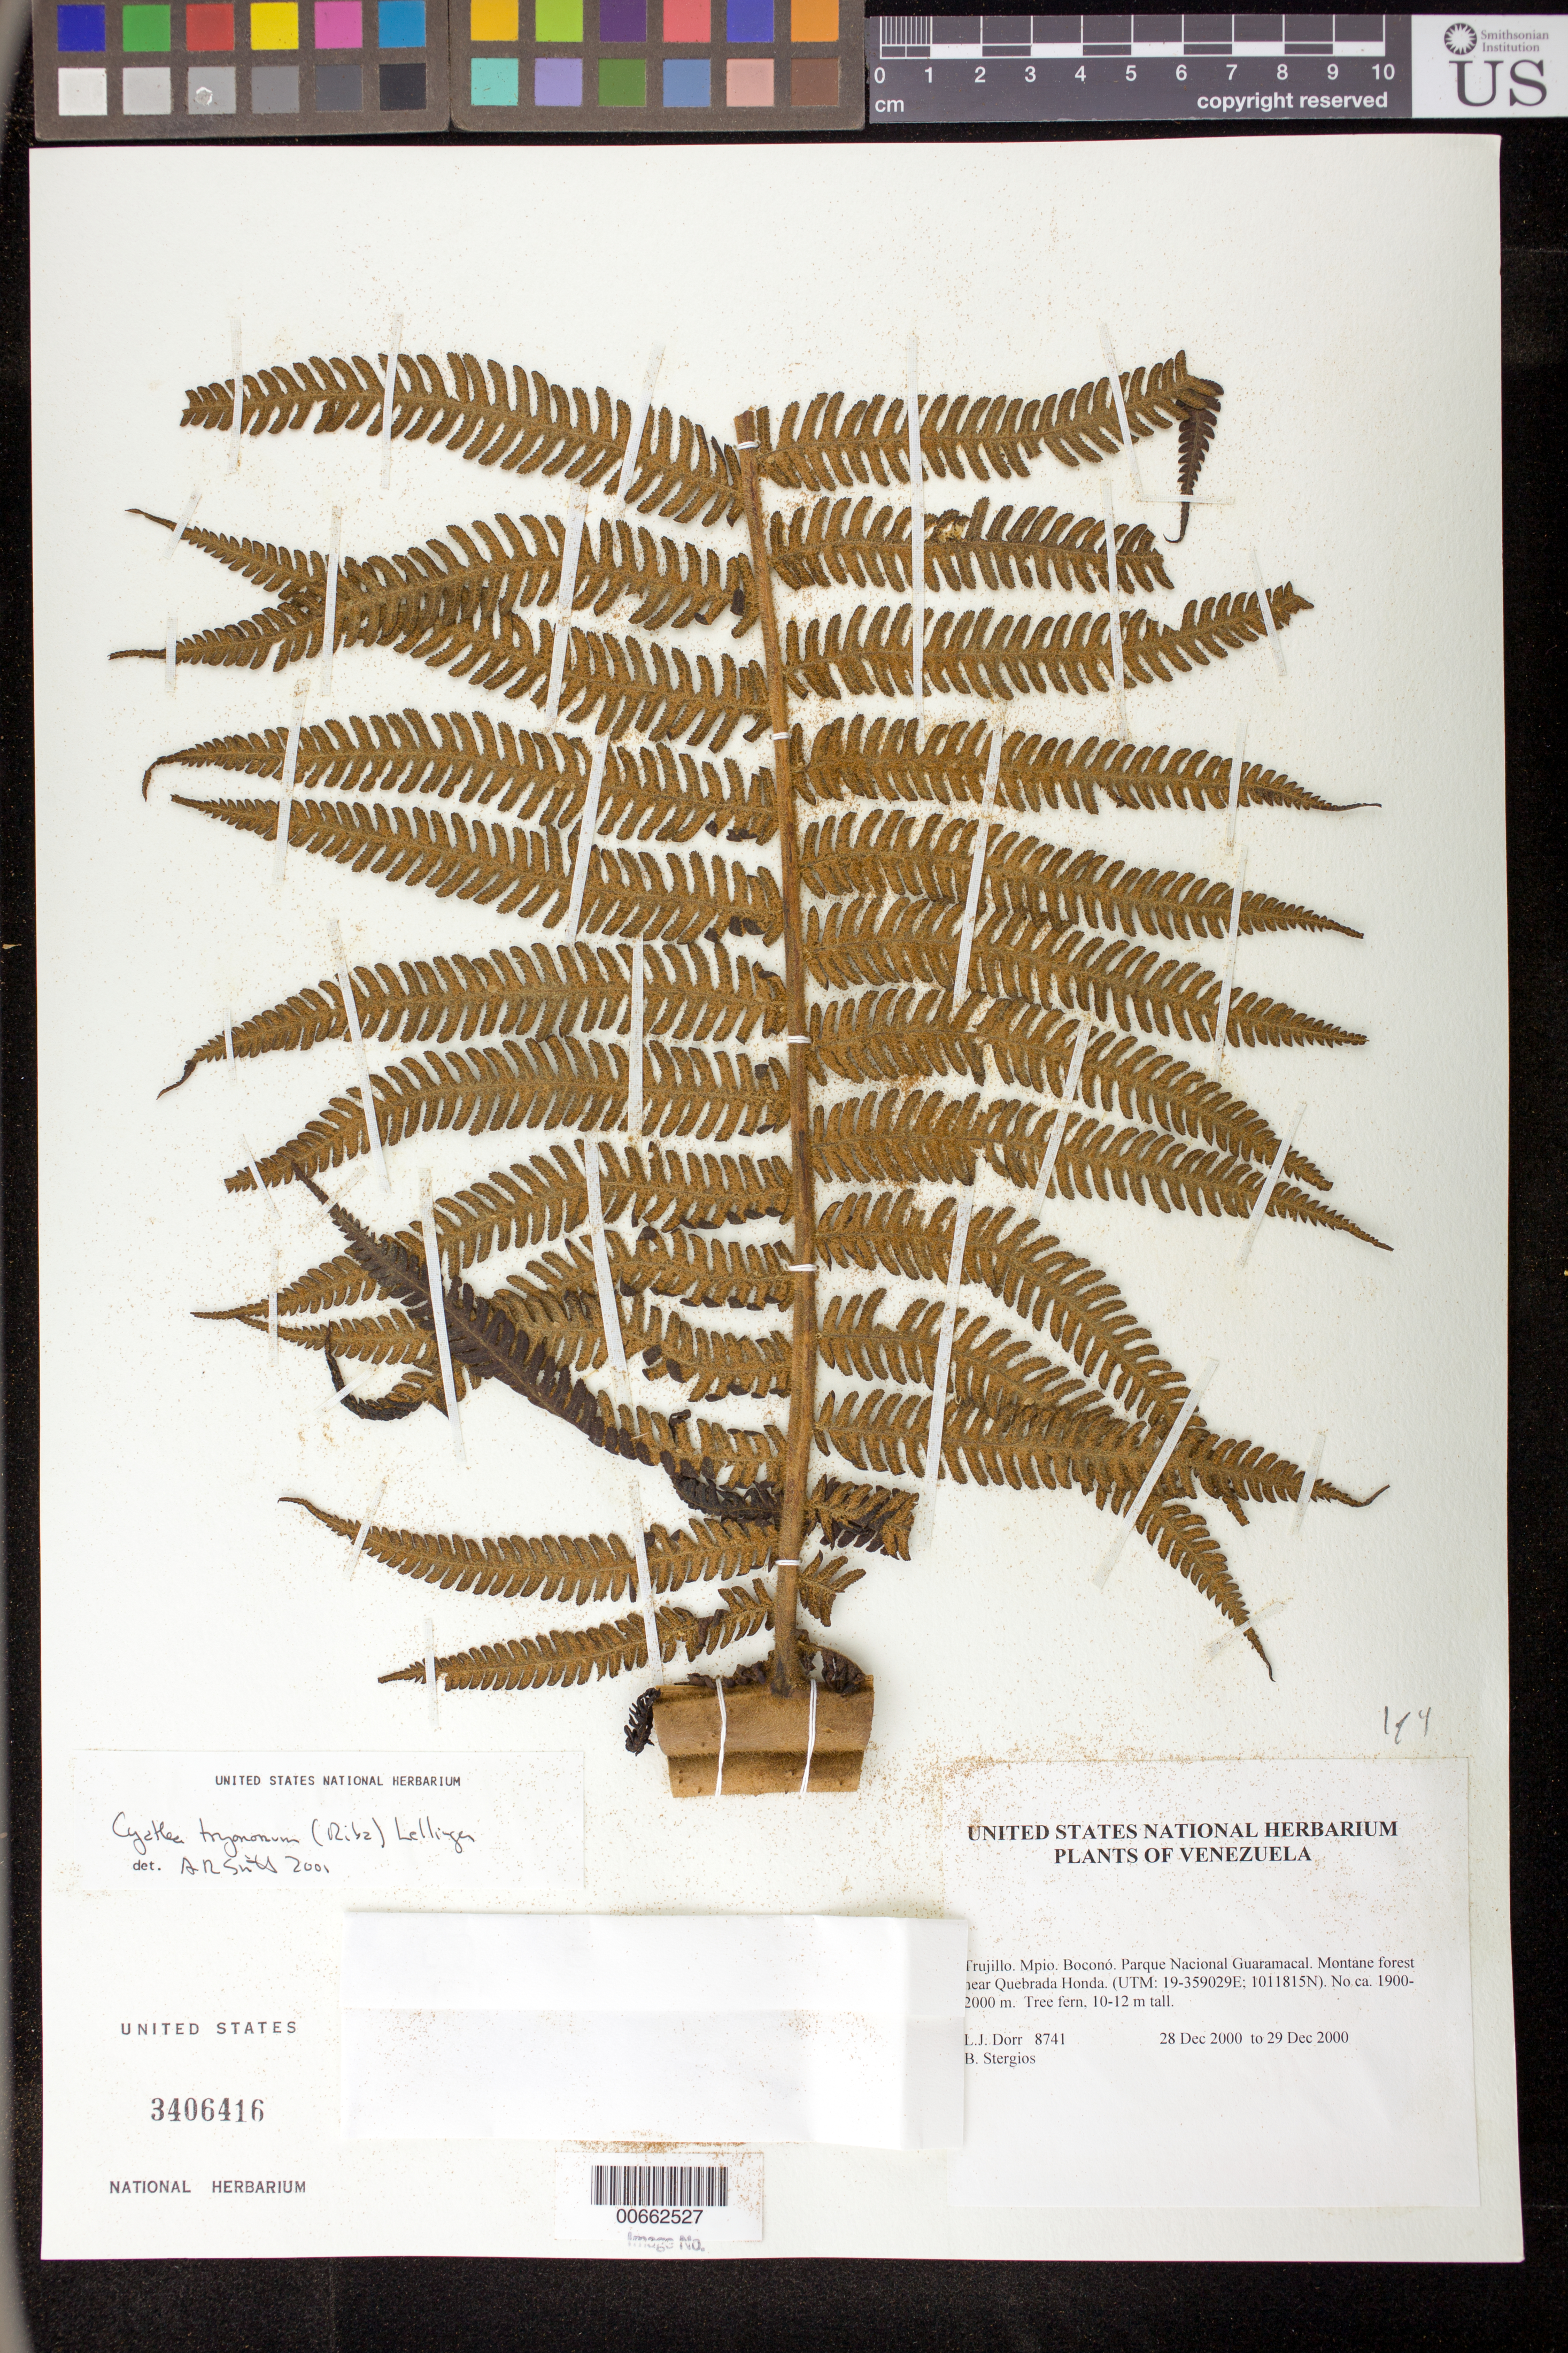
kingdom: Plantae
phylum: Tracheophyta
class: Polypodiopsida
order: Cyatheales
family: Cyatheaceae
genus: Cyathea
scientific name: Cyathea tryonorum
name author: (Riba) Lellinger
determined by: Smith, Alan R., (UC)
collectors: L. J. Dorr & B. G. Stergios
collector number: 8741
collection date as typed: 28 Dec 2000 to 29 Dec 2000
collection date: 2000-12-28/2000-12-29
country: Venezuela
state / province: Trujillo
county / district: Boconó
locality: Parque Nacional Guaramacal near Quebrada Honda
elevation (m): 1900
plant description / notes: NY, PORT, UC, US, VEN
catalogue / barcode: US 3406416